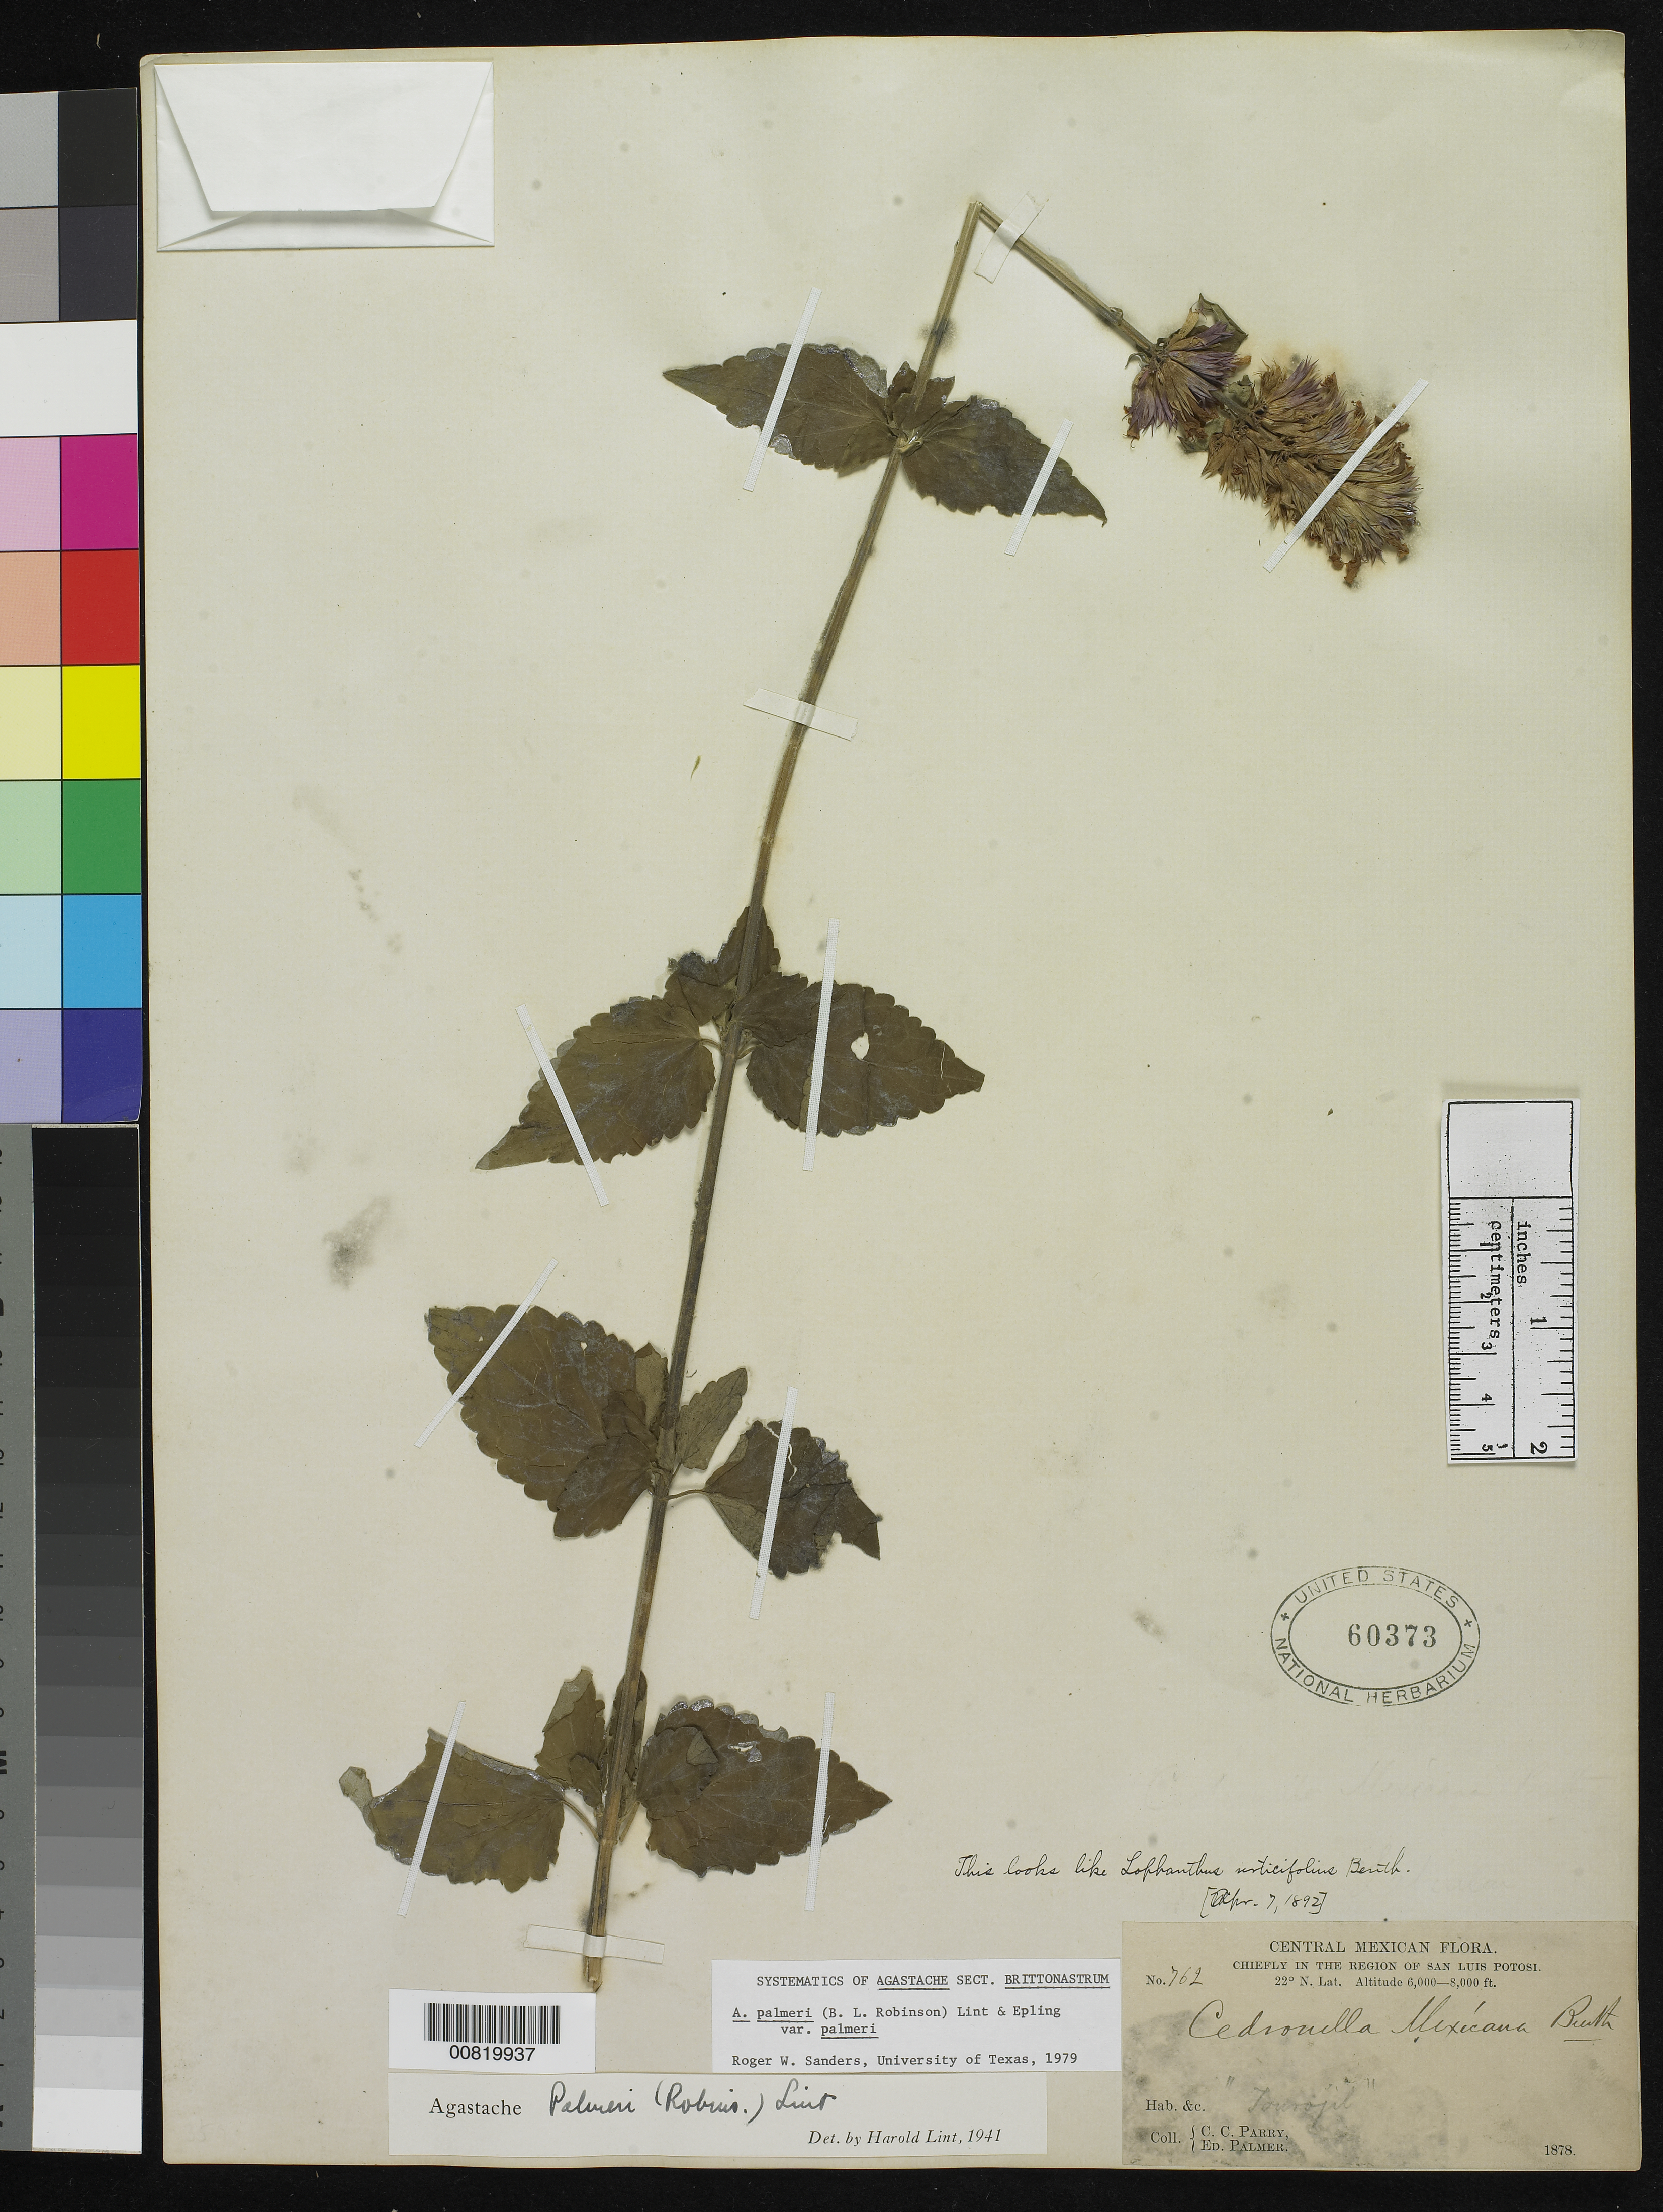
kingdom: Plantae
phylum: Tracheophyta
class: Magnoliopsida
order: Lamiales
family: Lamiaceae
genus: Agastache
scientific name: Agastache palmeri var. palmeri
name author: (B.L. Rob.) Standl.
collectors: C. C. Parry & E. Palmer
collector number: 762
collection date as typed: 1878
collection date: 1878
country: Mexico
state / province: San Luis Potosí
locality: Chiefly in the region of San Luis Potosí.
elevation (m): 1829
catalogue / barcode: US 60373